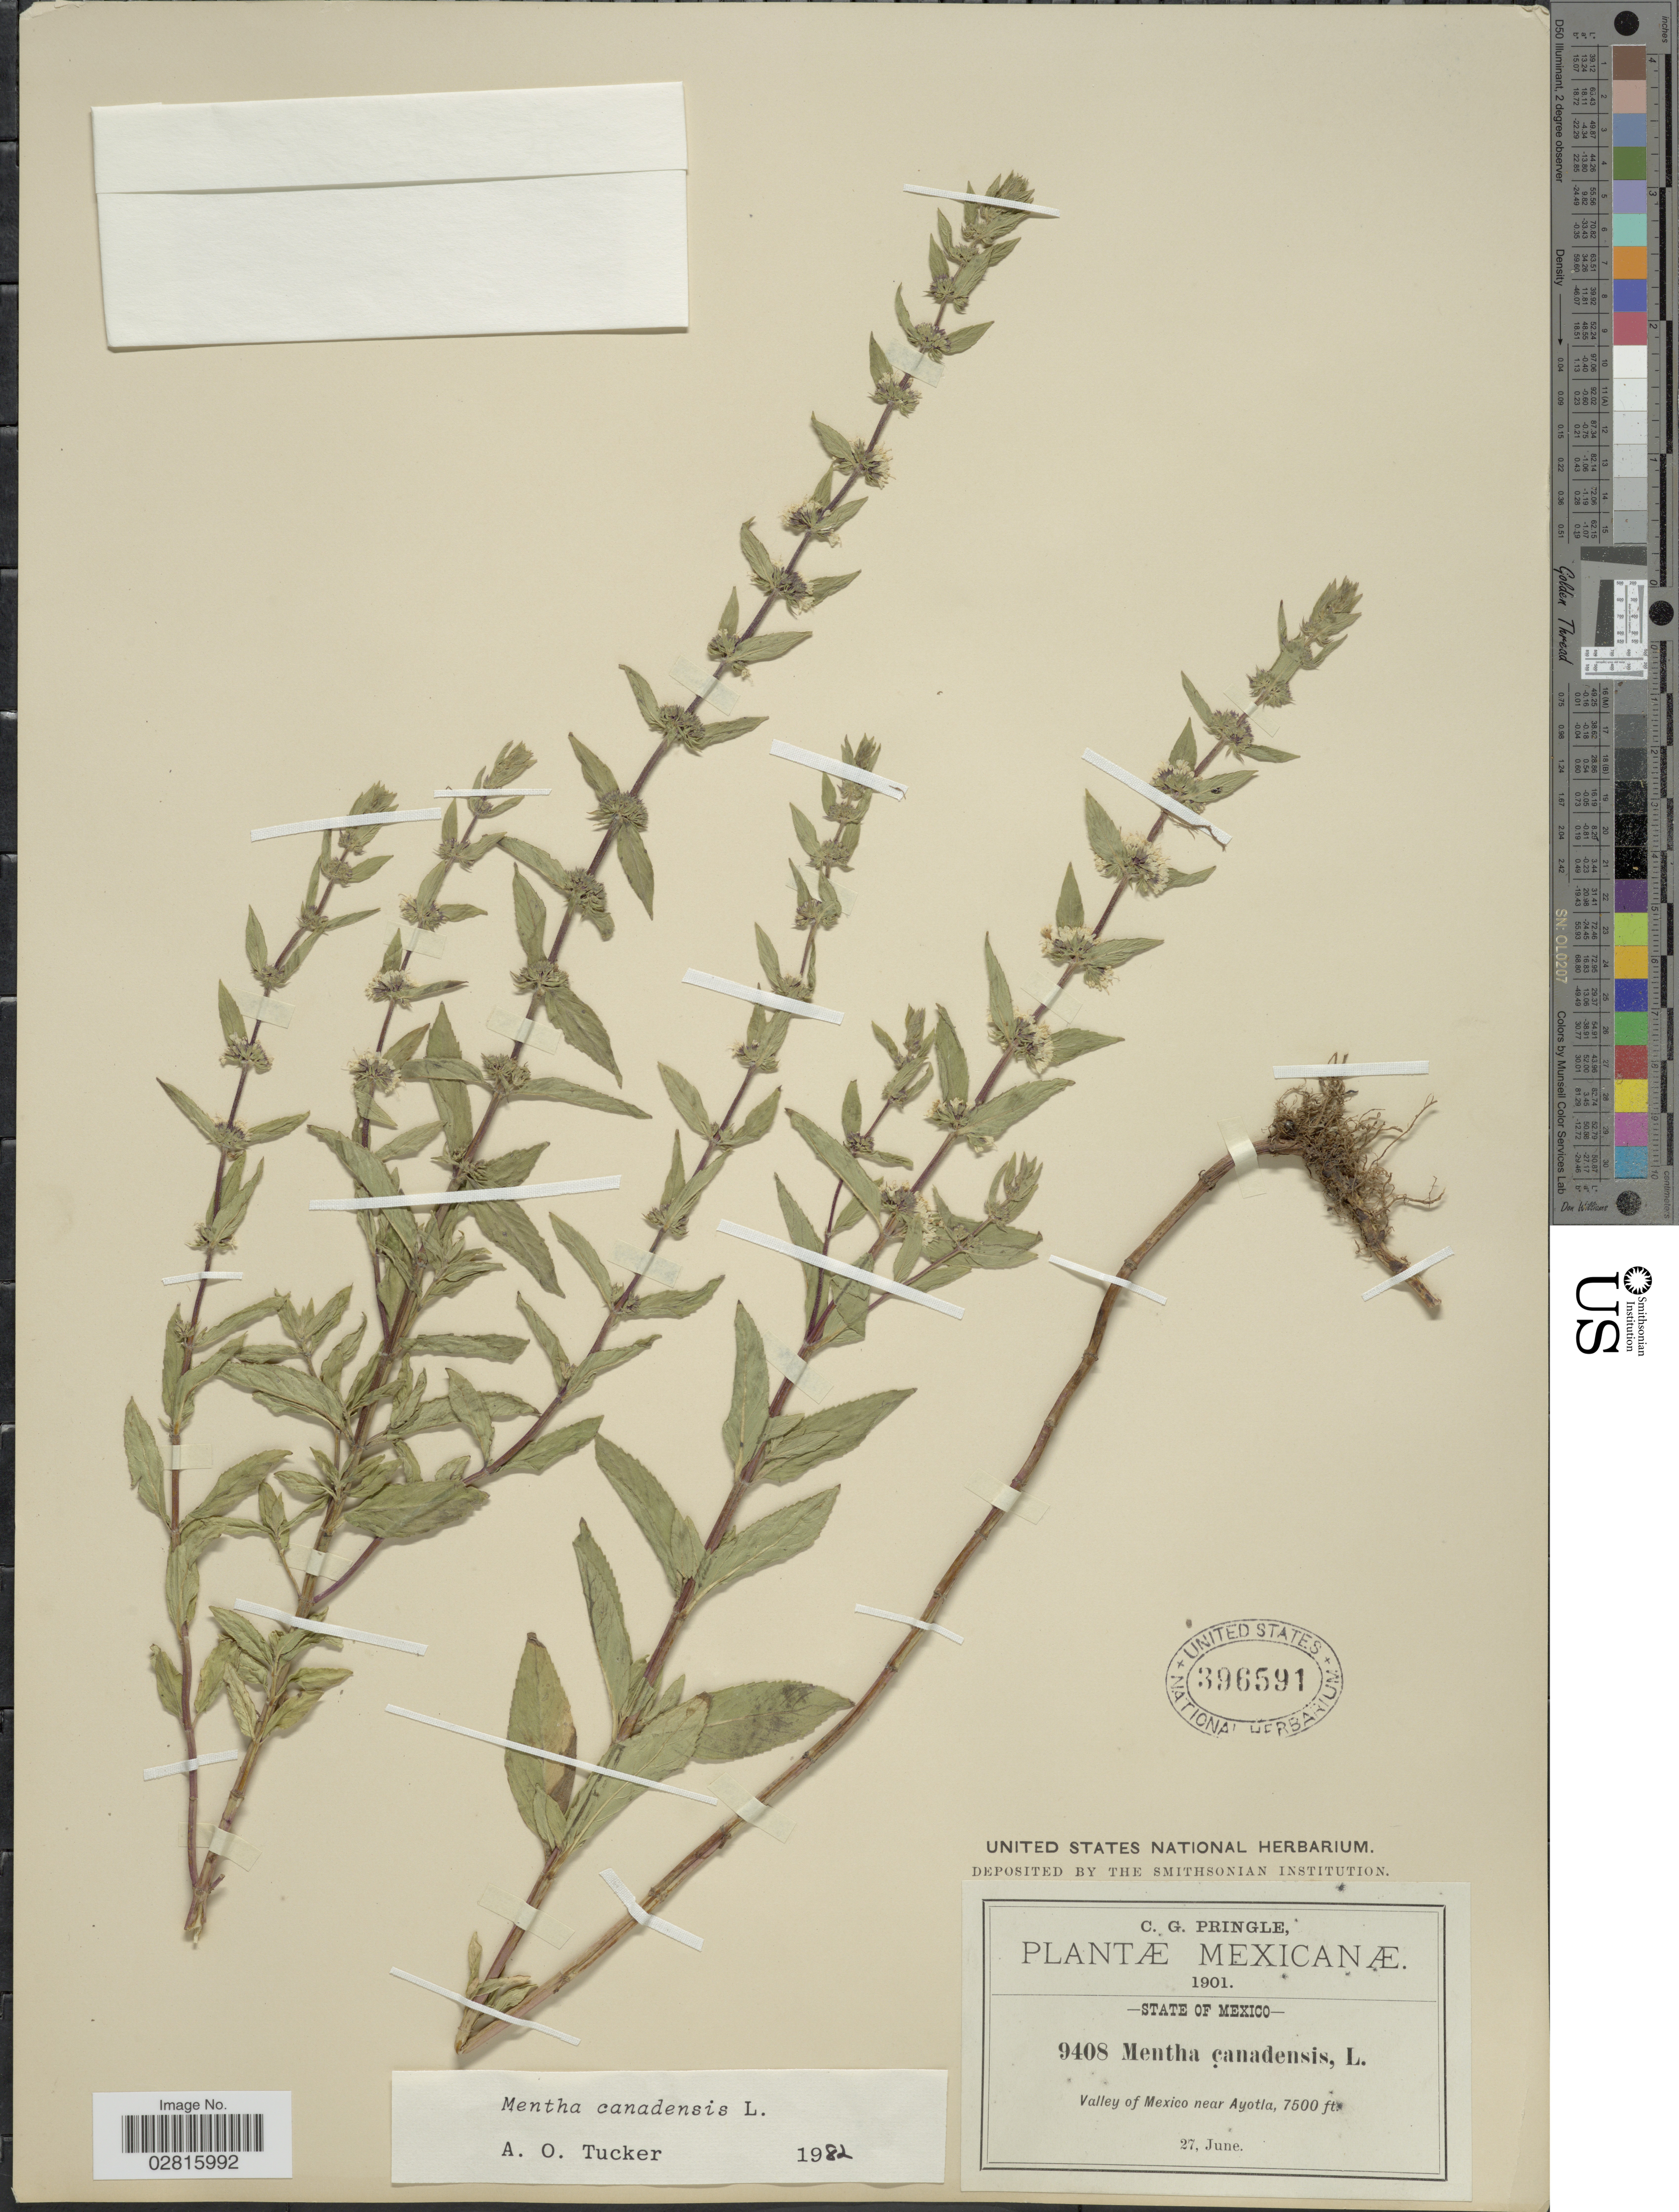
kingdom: Plantae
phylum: Tracheophyta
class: Magnoliopsida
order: Lamiales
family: Lamiaceae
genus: Mentha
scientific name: Mentha canadensis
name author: L.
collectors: C. G. Pringle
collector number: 9408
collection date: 1901-06-27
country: Mexico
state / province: México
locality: State of Mexico. Valley of Mexico near Ayotla.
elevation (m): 2286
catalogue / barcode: US 396591